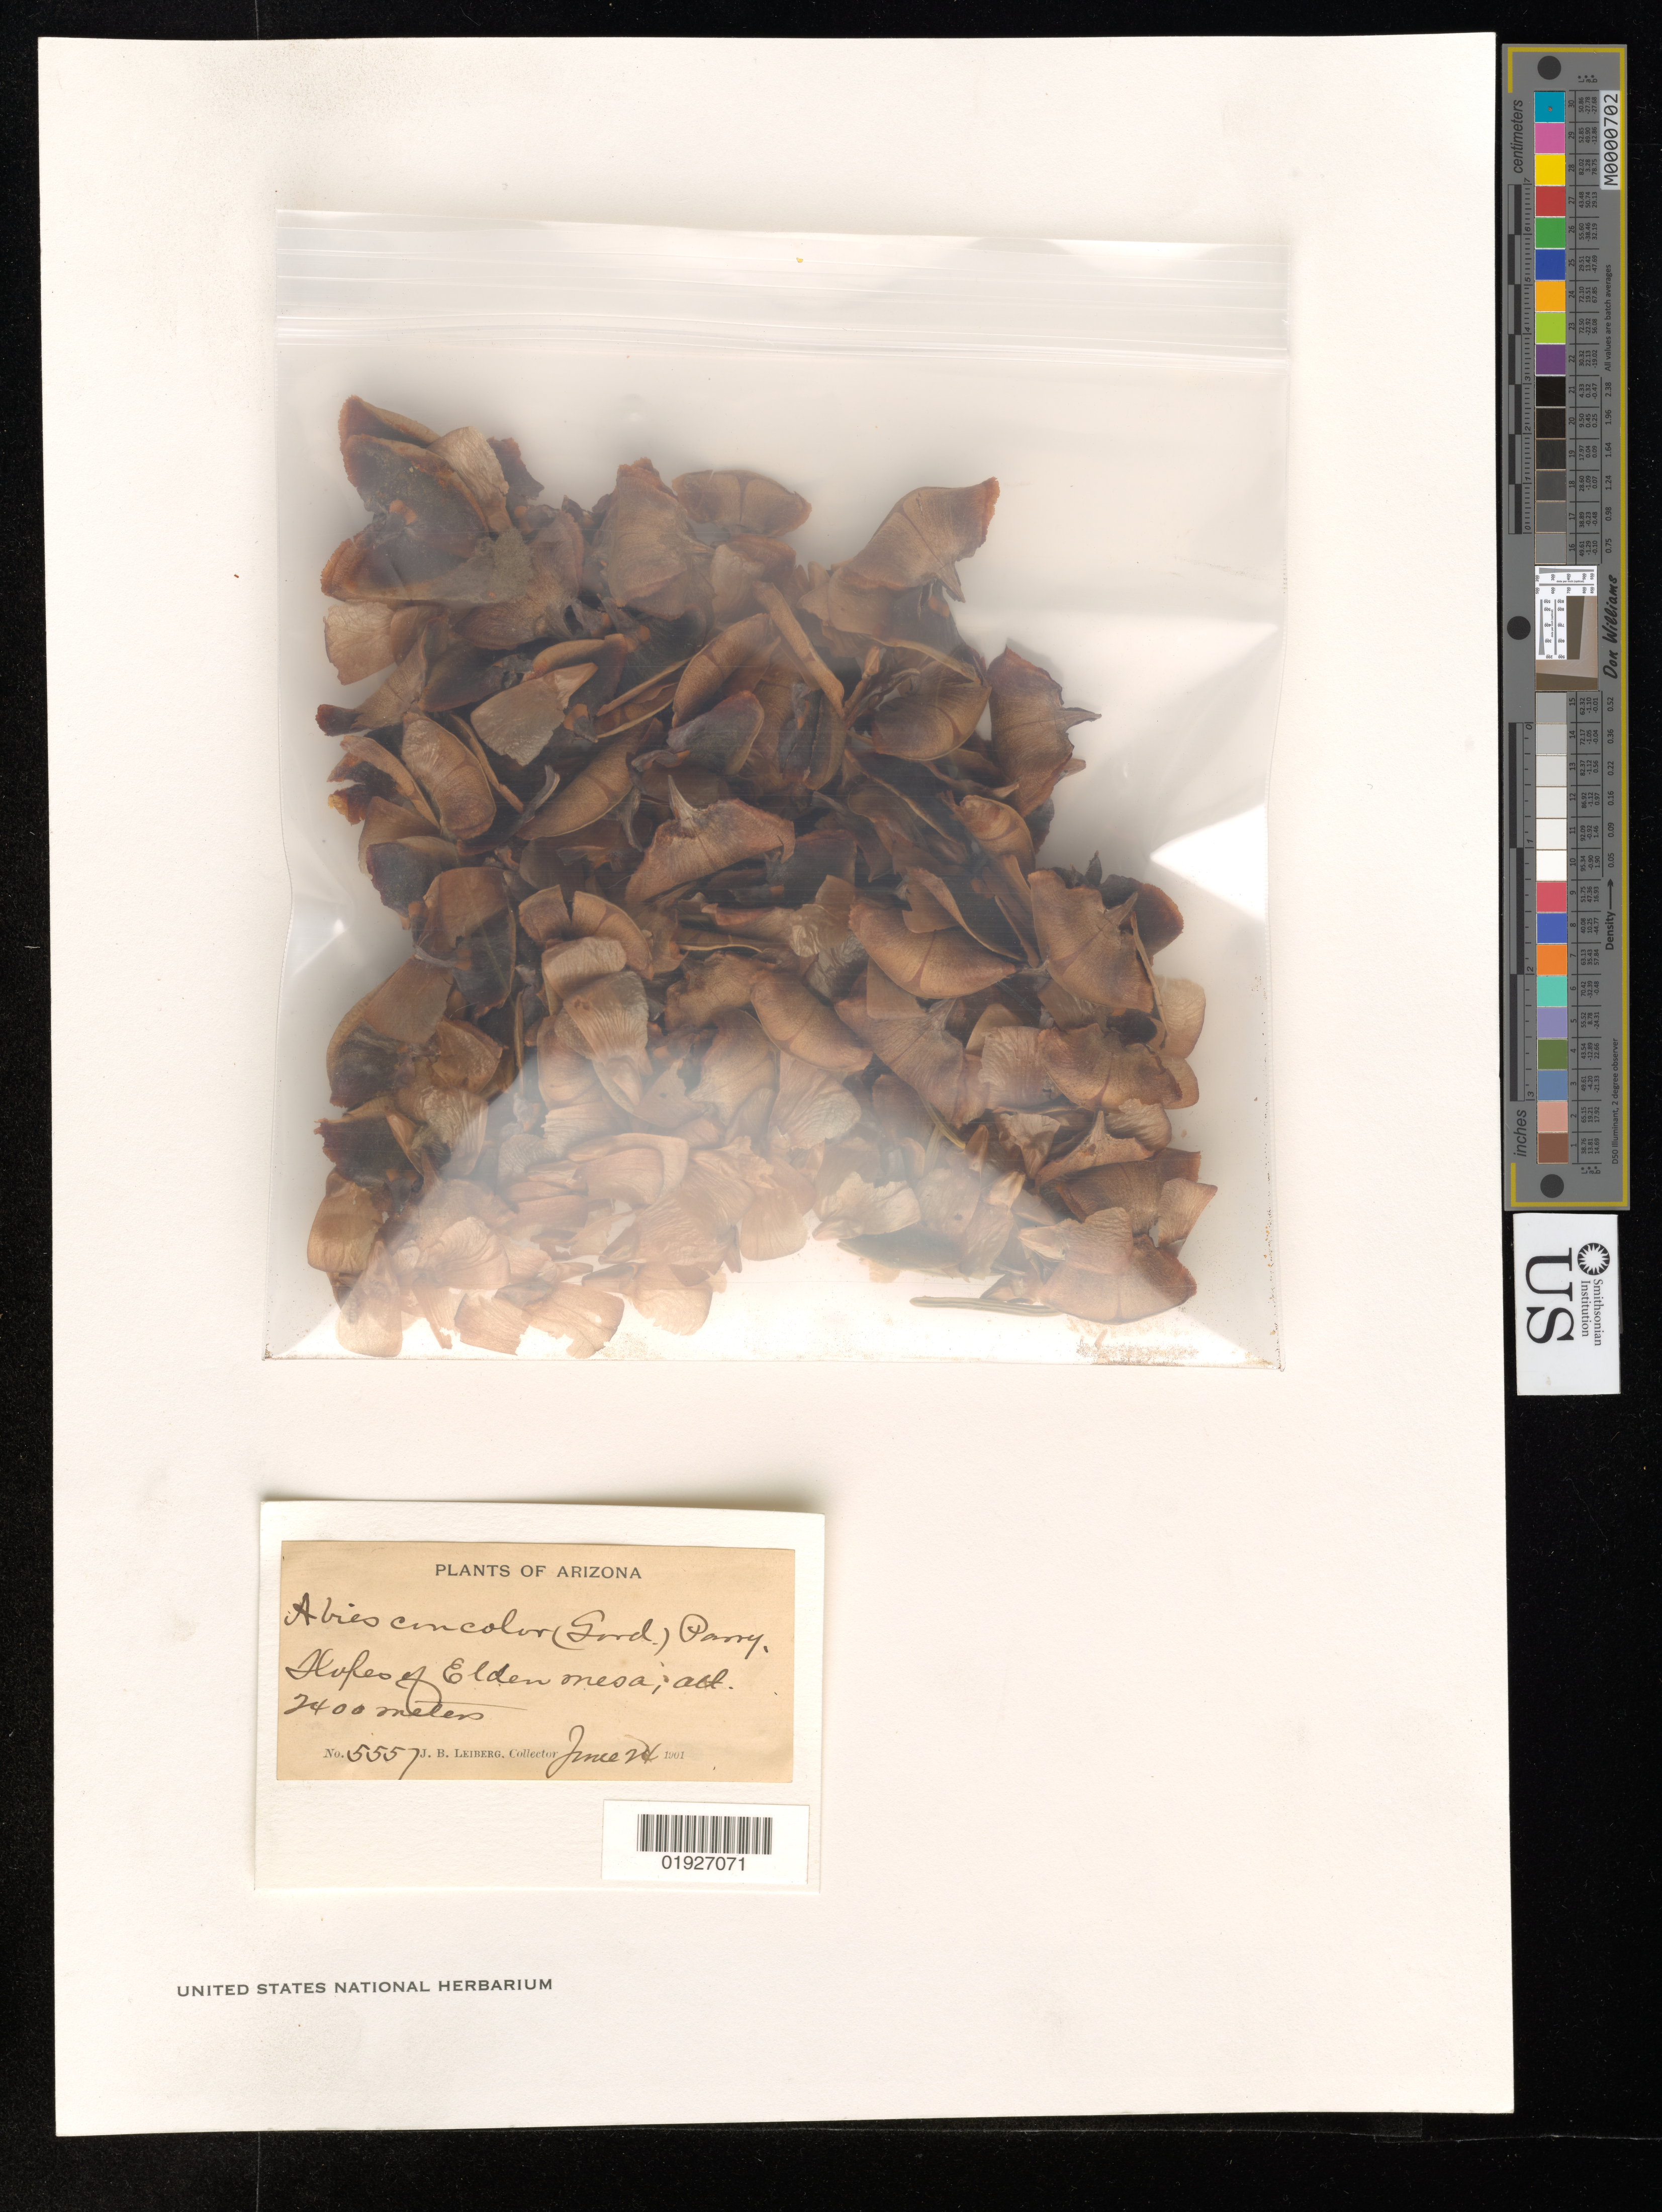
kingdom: Plantae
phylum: Tracheophyta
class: Pinopsida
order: Pinales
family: Pinaceae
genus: Abies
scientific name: Abies amabilis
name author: Douglas ex J. Forbes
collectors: J. B. Leiberg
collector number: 5557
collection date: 1901-06-24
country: United States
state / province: Arizona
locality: Elden mesa [Elden Mt.]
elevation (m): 2400